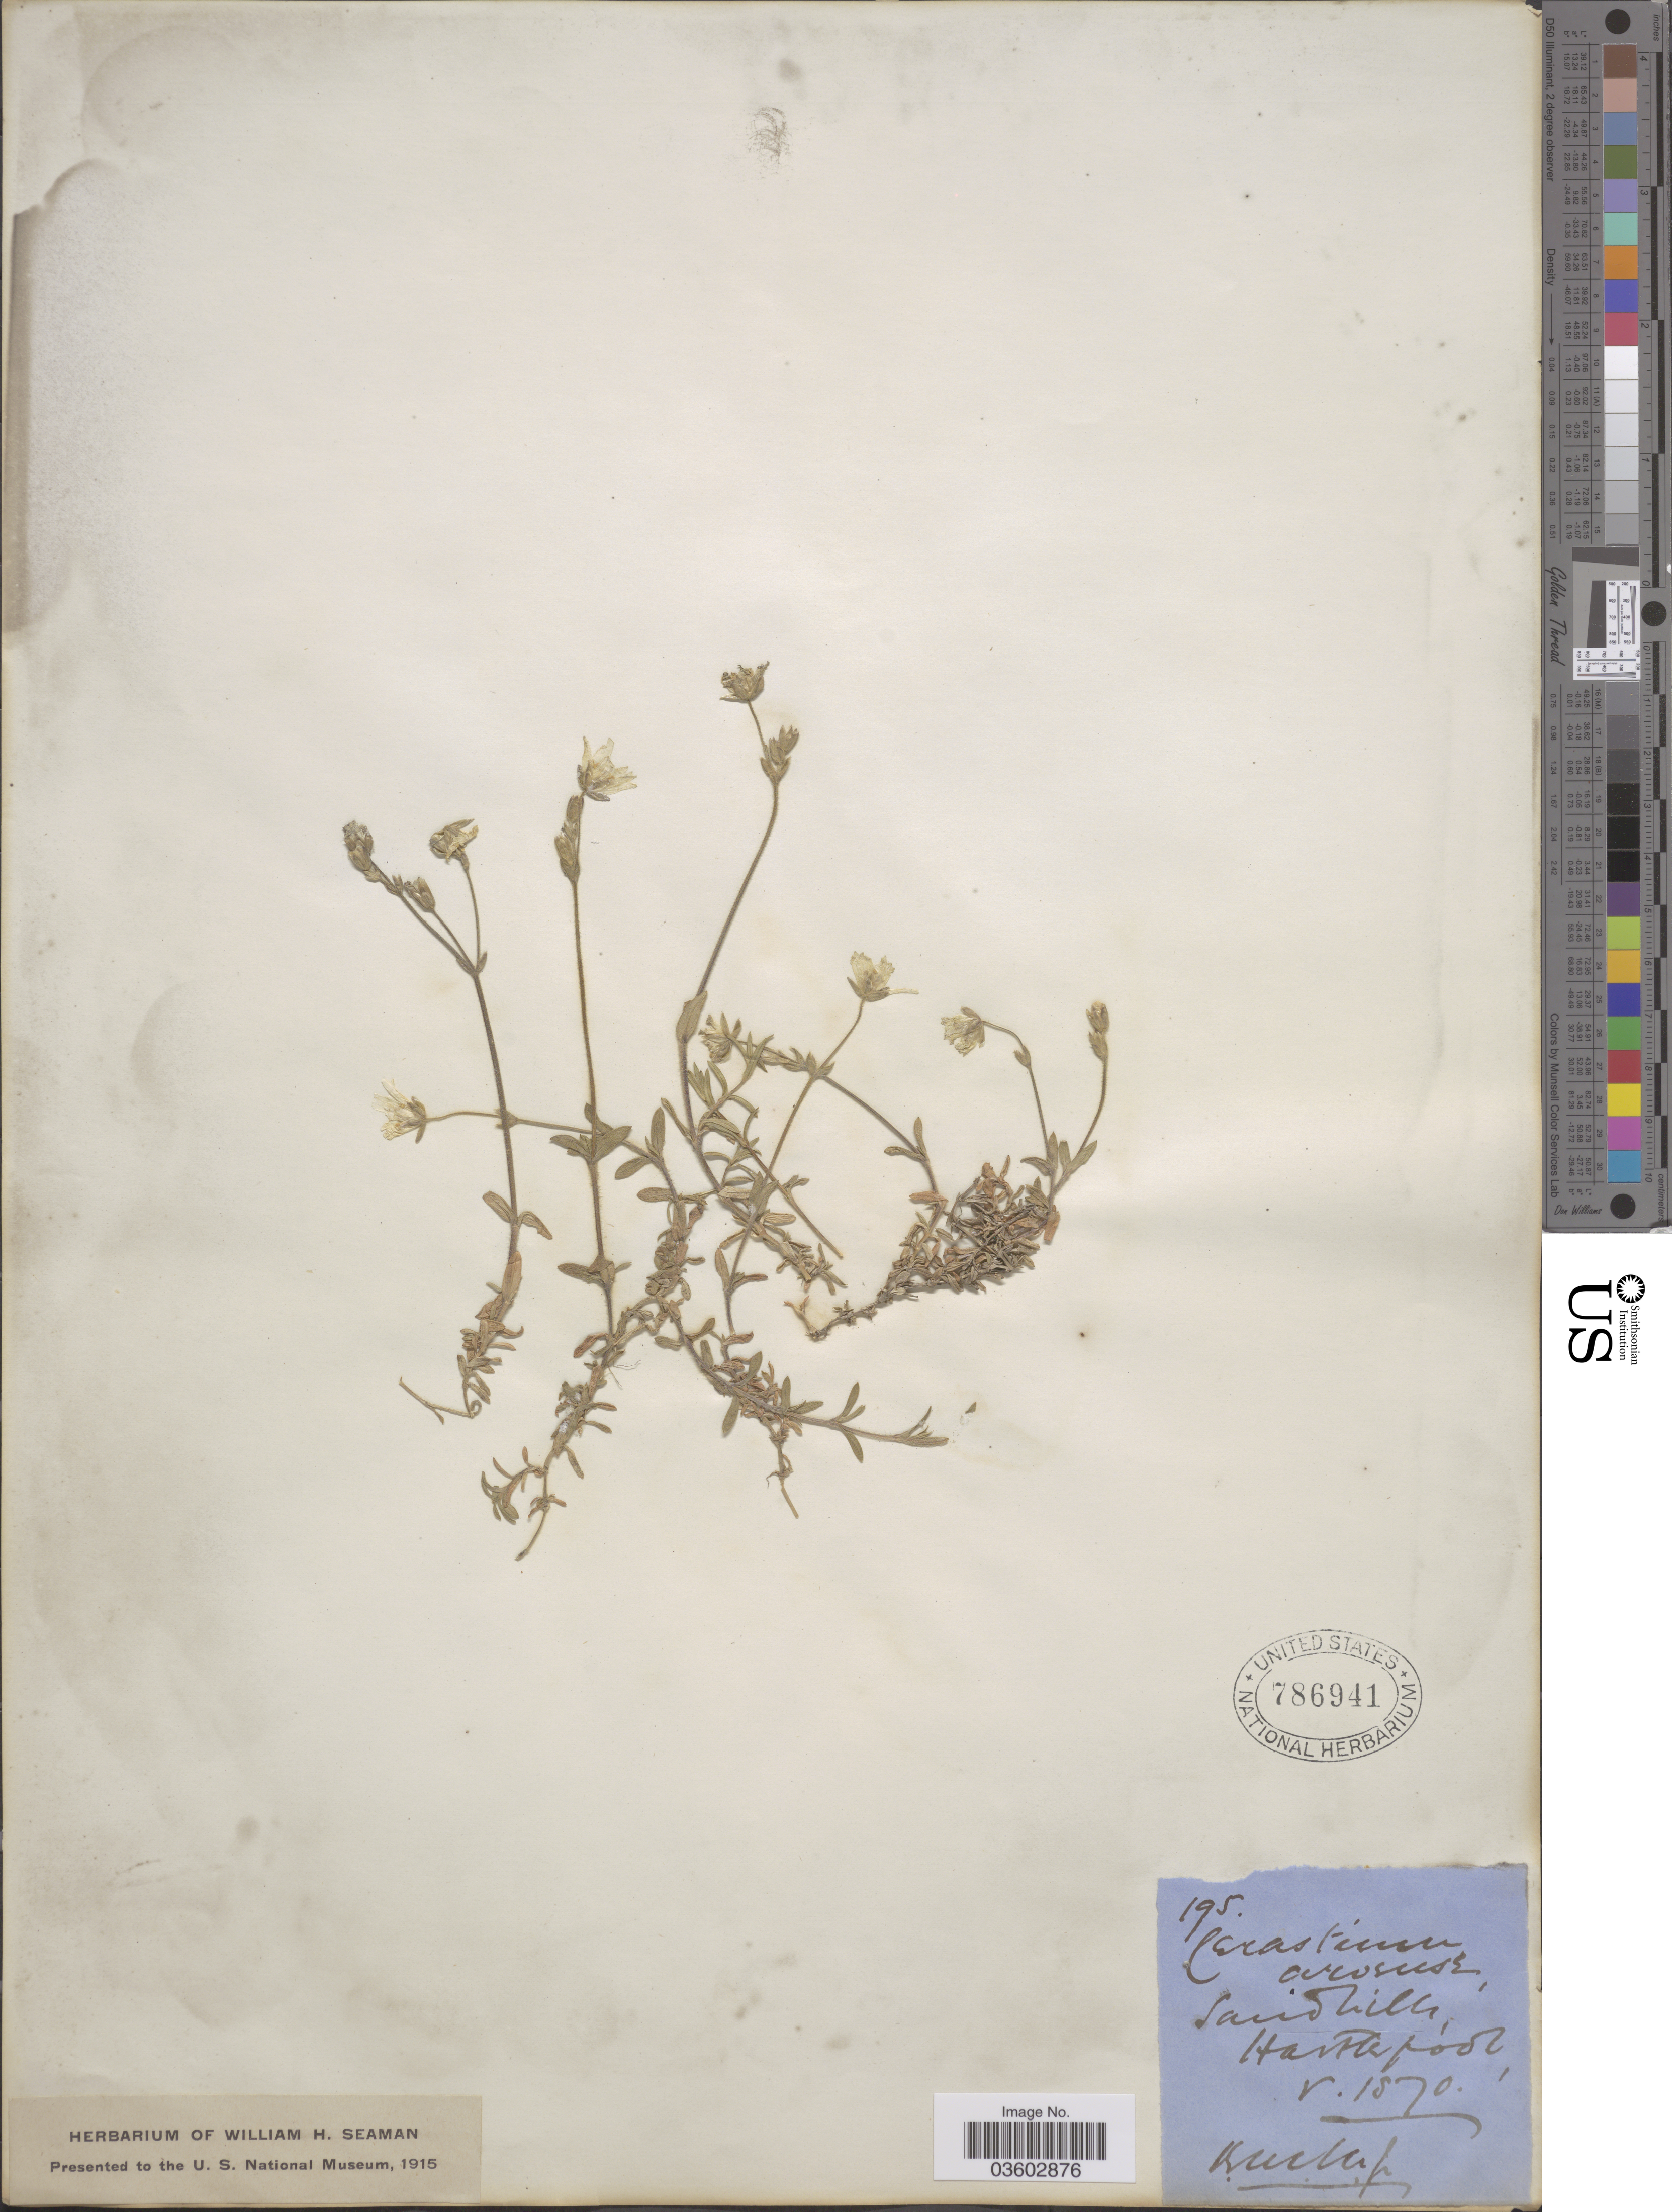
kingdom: Plantae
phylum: Tracheophyta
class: Magnoliopsida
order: Caryophyllales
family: Caryophyllaceae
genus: Cerastium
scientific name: Cerastium arvense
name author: L.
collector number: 195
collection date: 1870-05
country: United Kingdom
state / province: England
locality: Sandhills, Hartlepool.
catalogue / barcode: US 786941